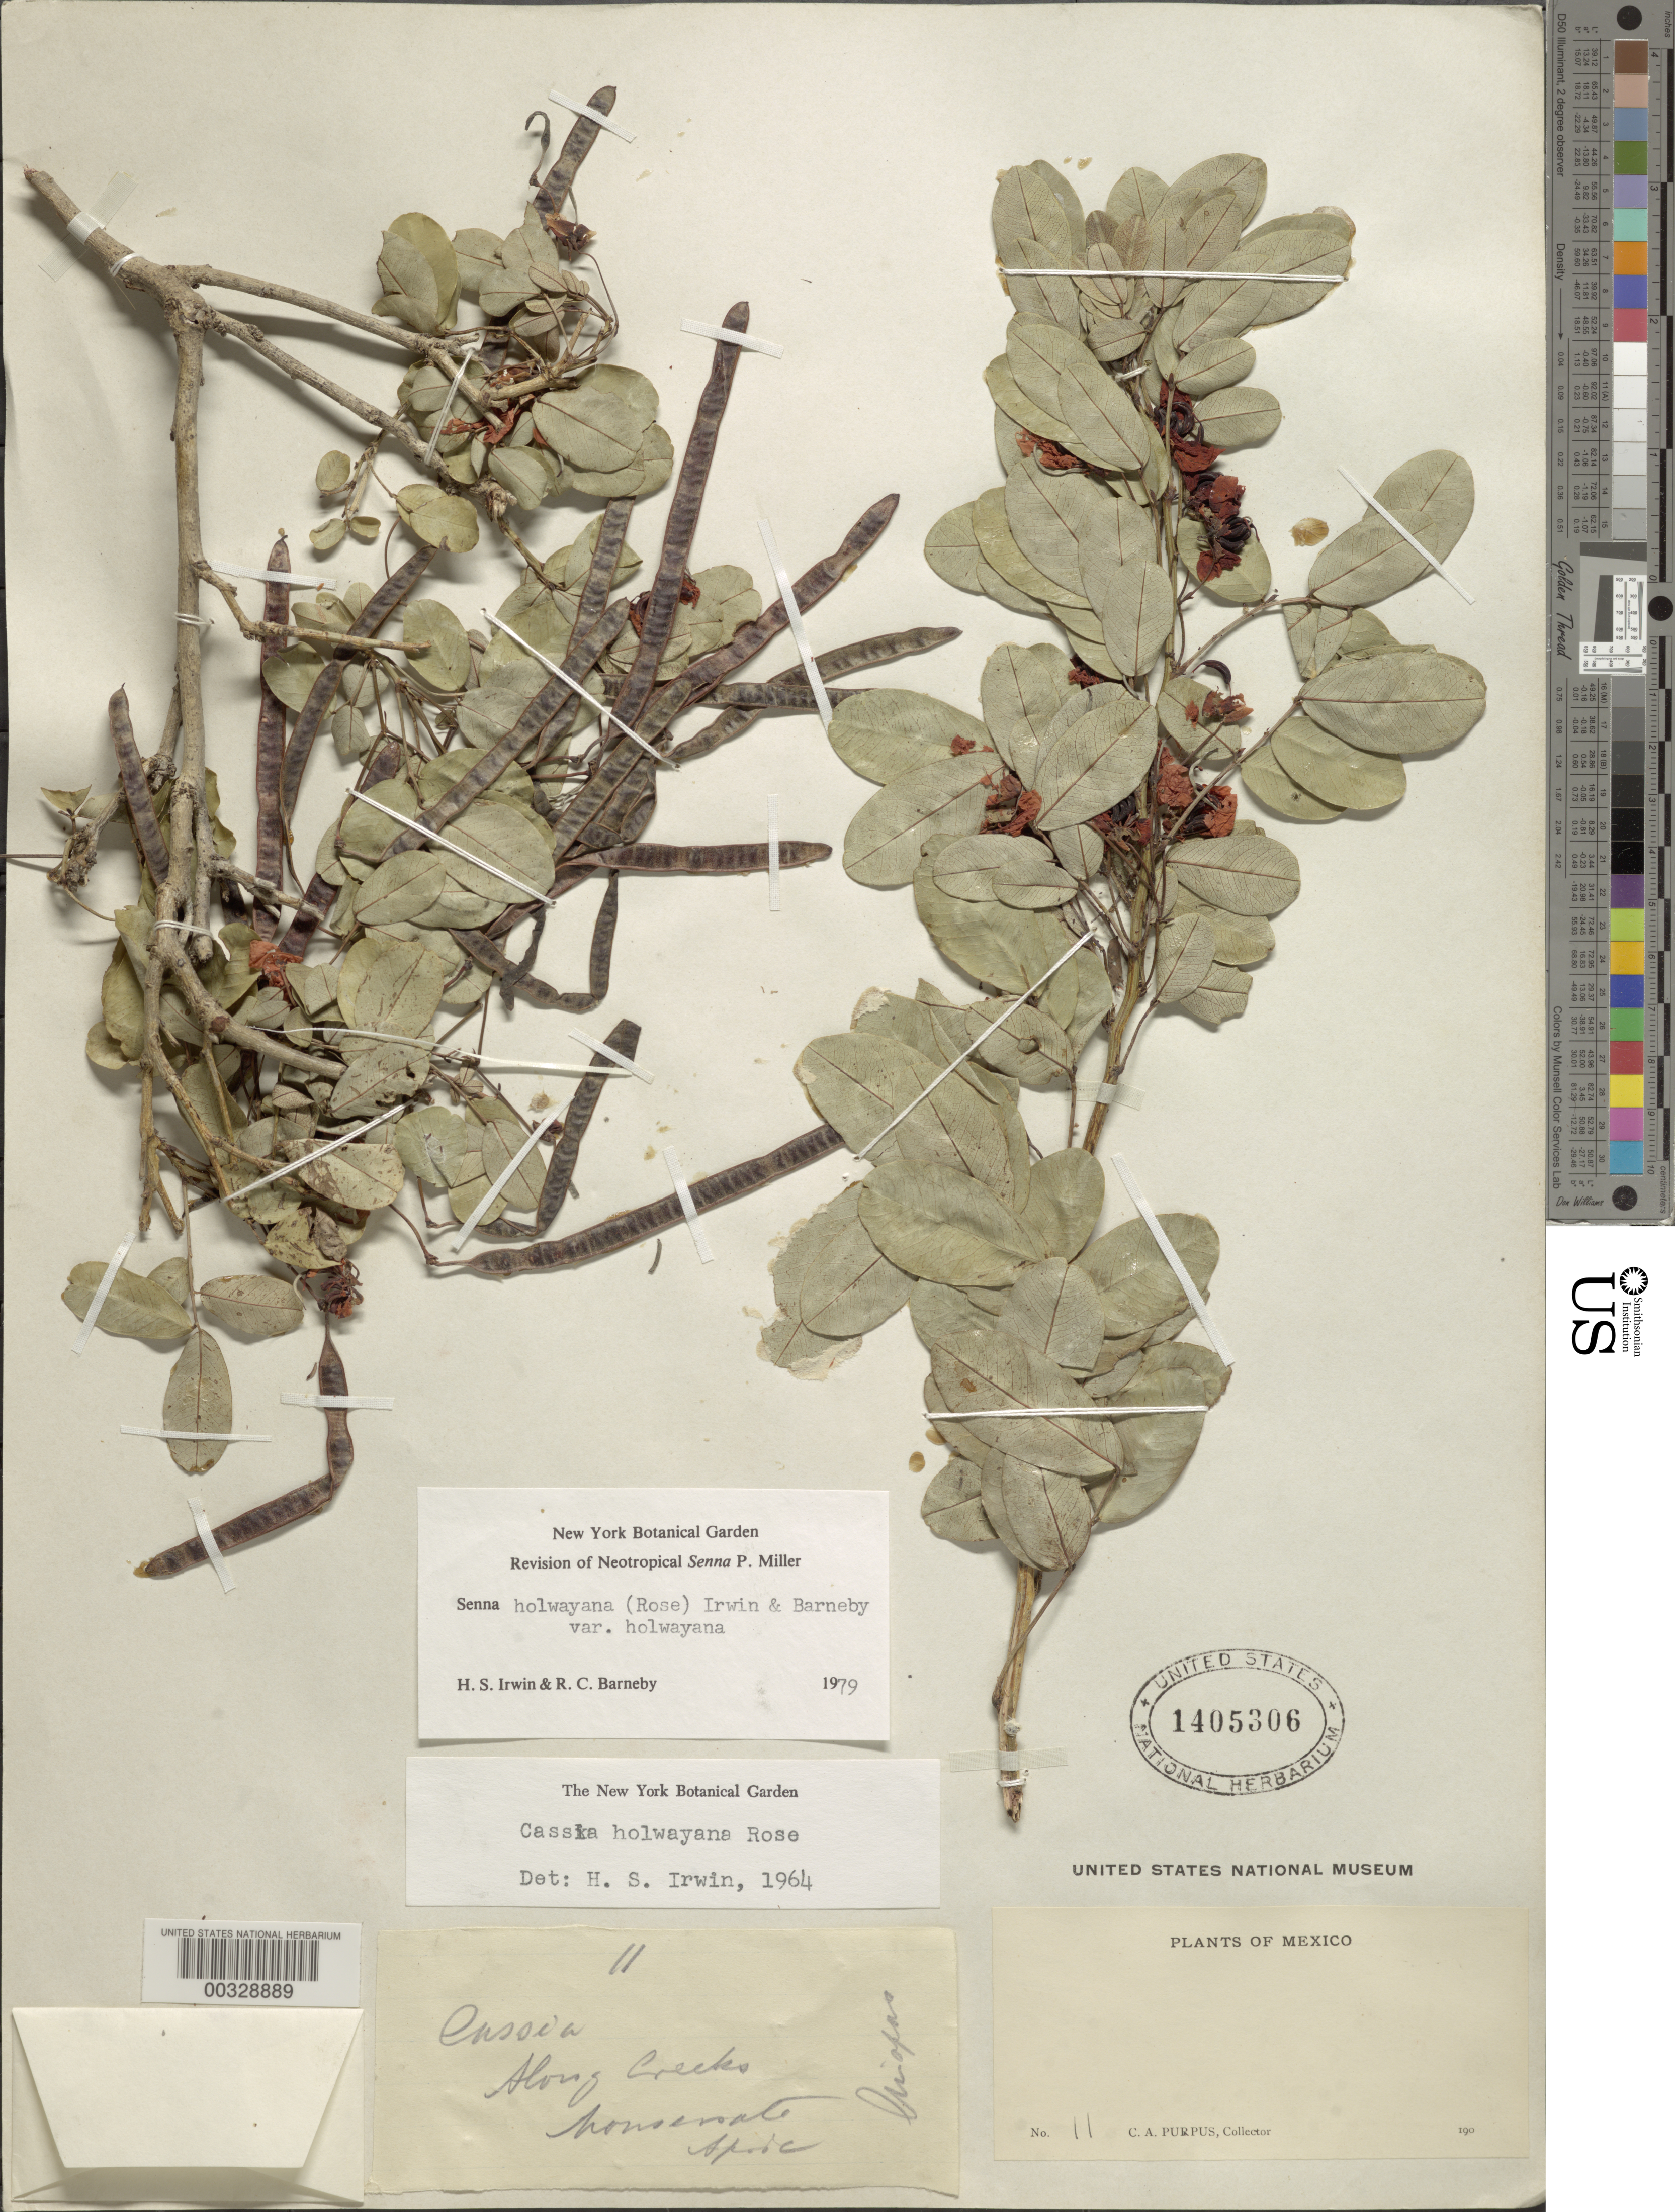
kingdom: Plantae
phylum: Tracheophyta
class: Magnoliopsida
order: Fabales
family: Fabaceae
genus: Senna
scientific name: Senna holwayana var. holwayana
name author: (Rose) H.S. Irwin & Barneby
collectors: C. A. Purpus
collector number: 11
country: Mexico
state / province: Chiapas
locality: Monserrate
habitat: Along creeks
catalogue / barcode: US 1405306